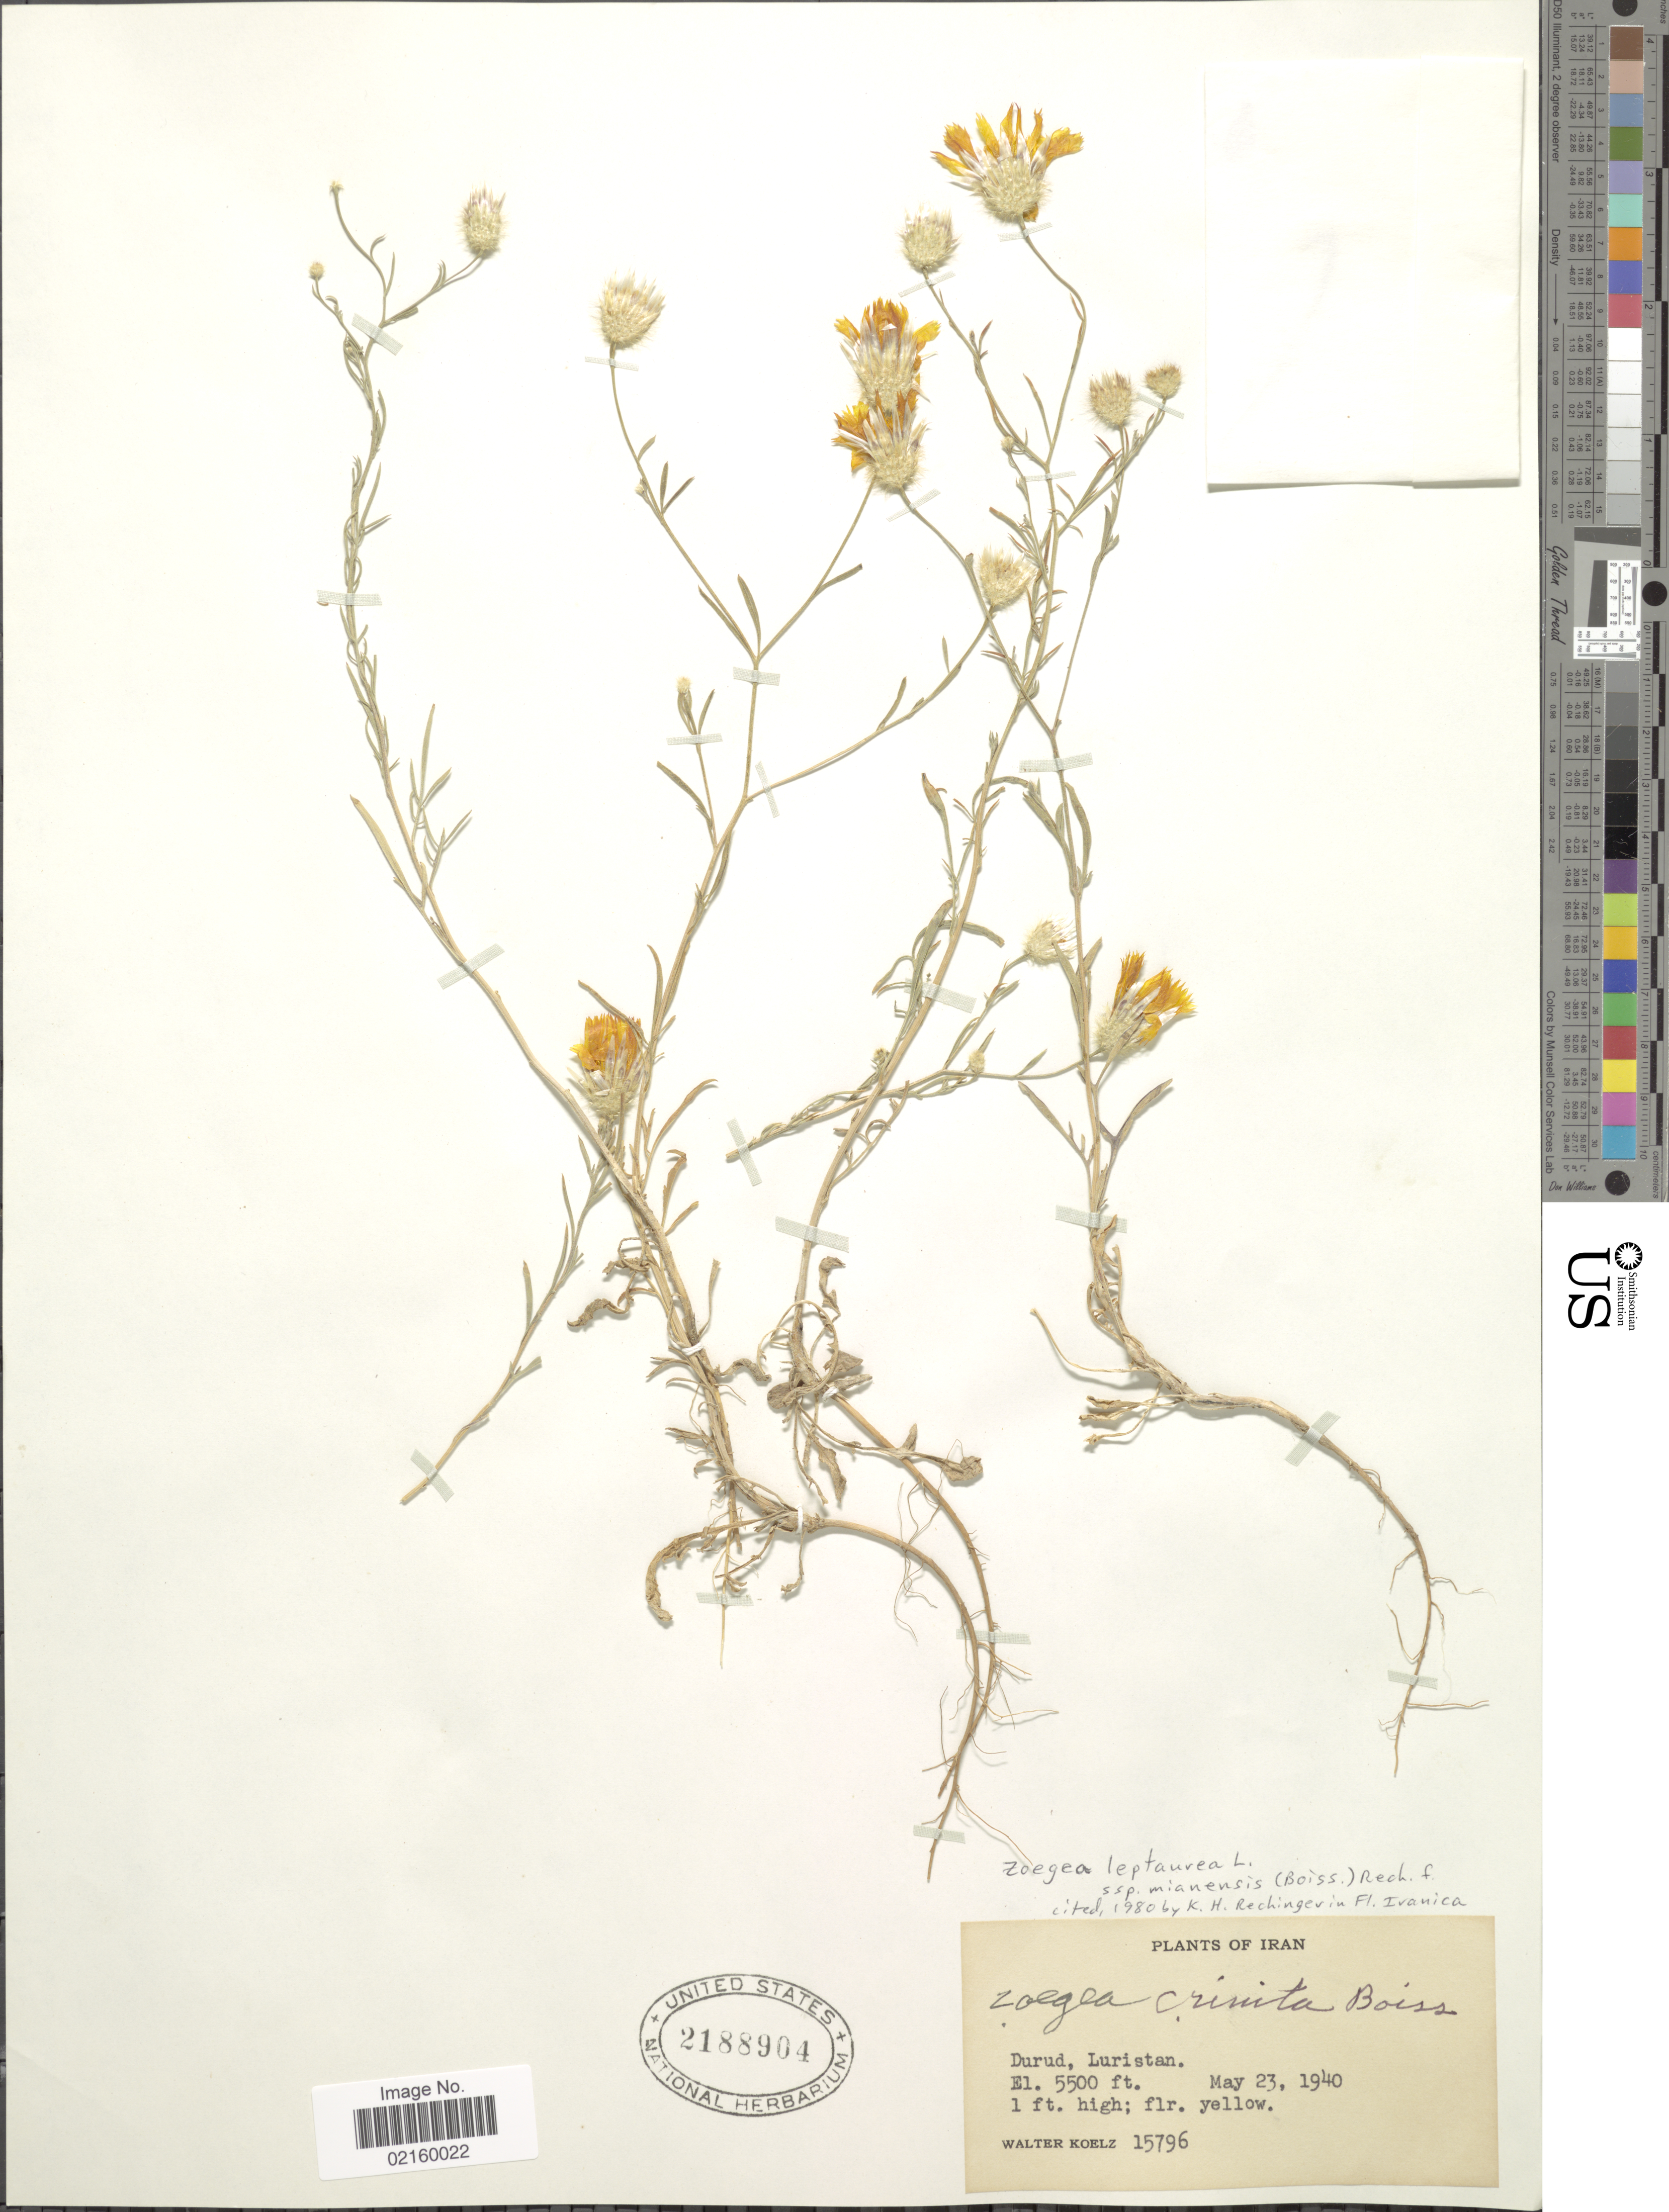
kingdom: Plantae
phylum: Tracheophyta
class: Magnoliopsida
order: Asterales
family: Asteraceae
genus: Zoegea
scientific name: Zoegea leptaurea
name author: L.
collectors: W. N. Koelz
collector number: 15796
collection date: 1940-05-23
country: Iran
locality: Durud, Luristan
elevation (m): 1676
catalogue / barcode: US 2188904